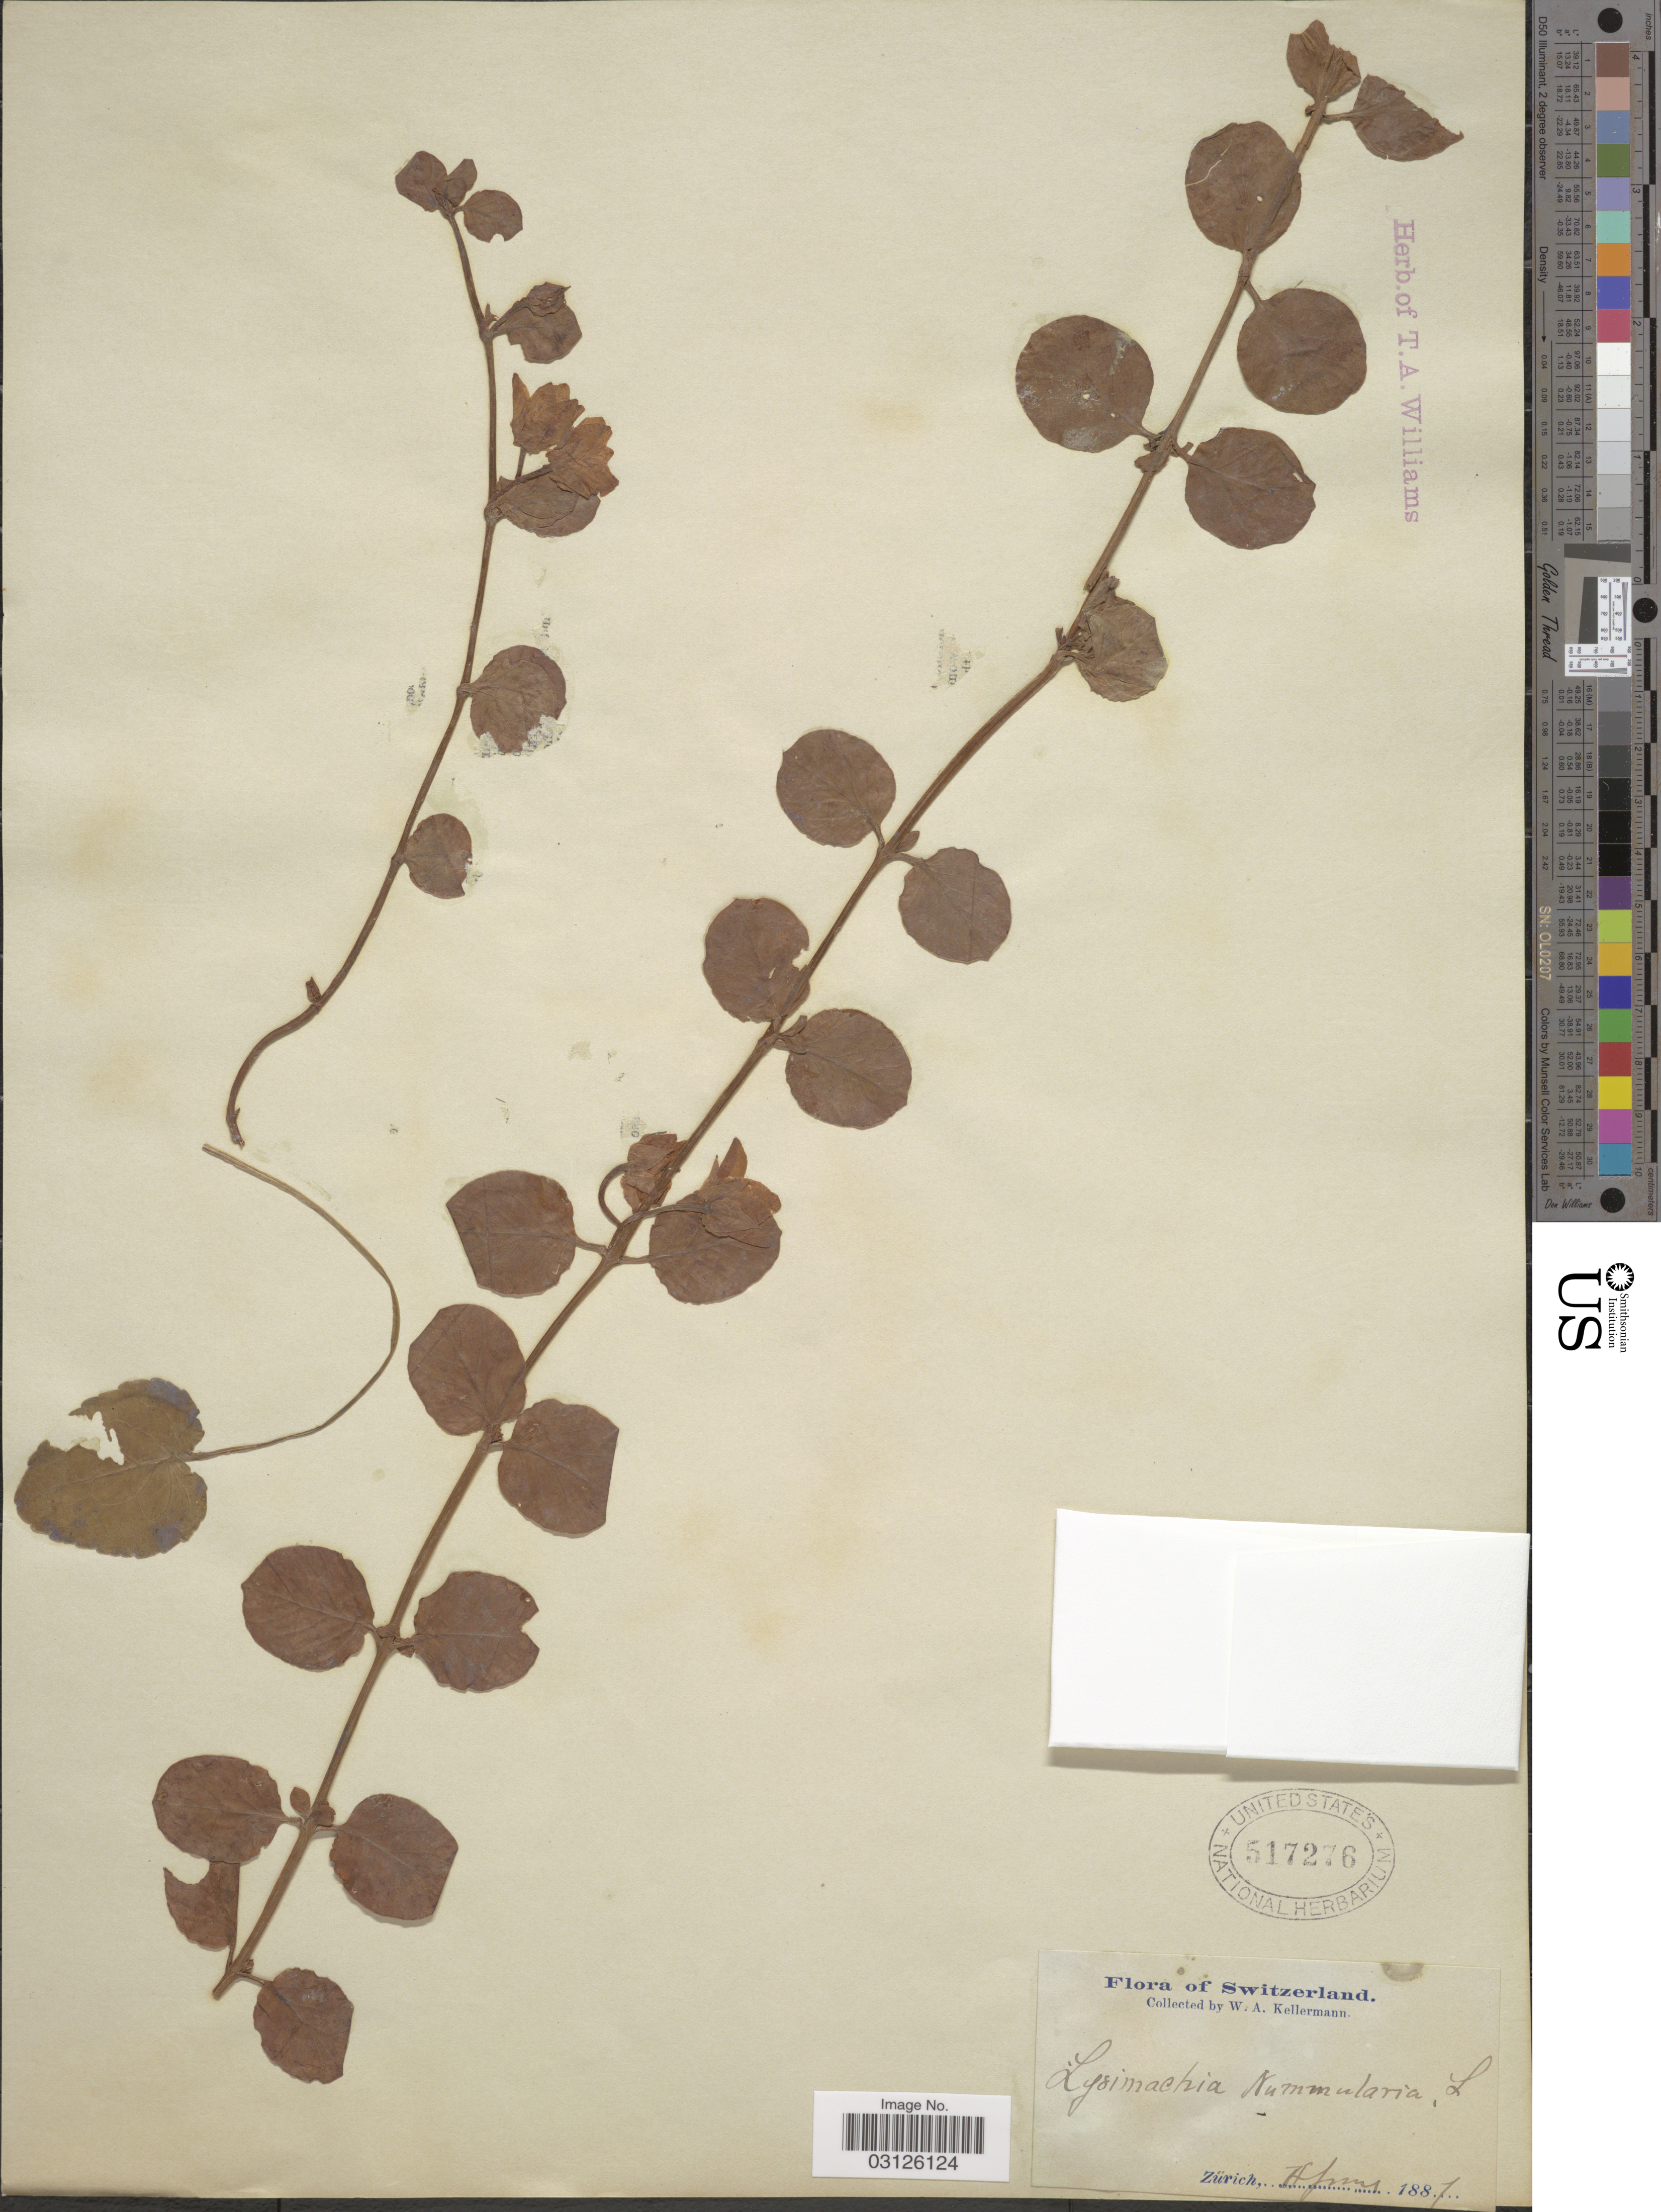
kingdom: Plantae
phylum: Tracheophyta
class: Magnoliopsida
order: Ericales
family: Primulaceae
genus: Lysimachia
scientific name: Lysimachia nummularia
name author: L.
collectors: W. Kellerman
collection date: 1887-04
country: Switzerland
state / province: Zurich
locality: Zürich.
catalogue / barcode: US 517276